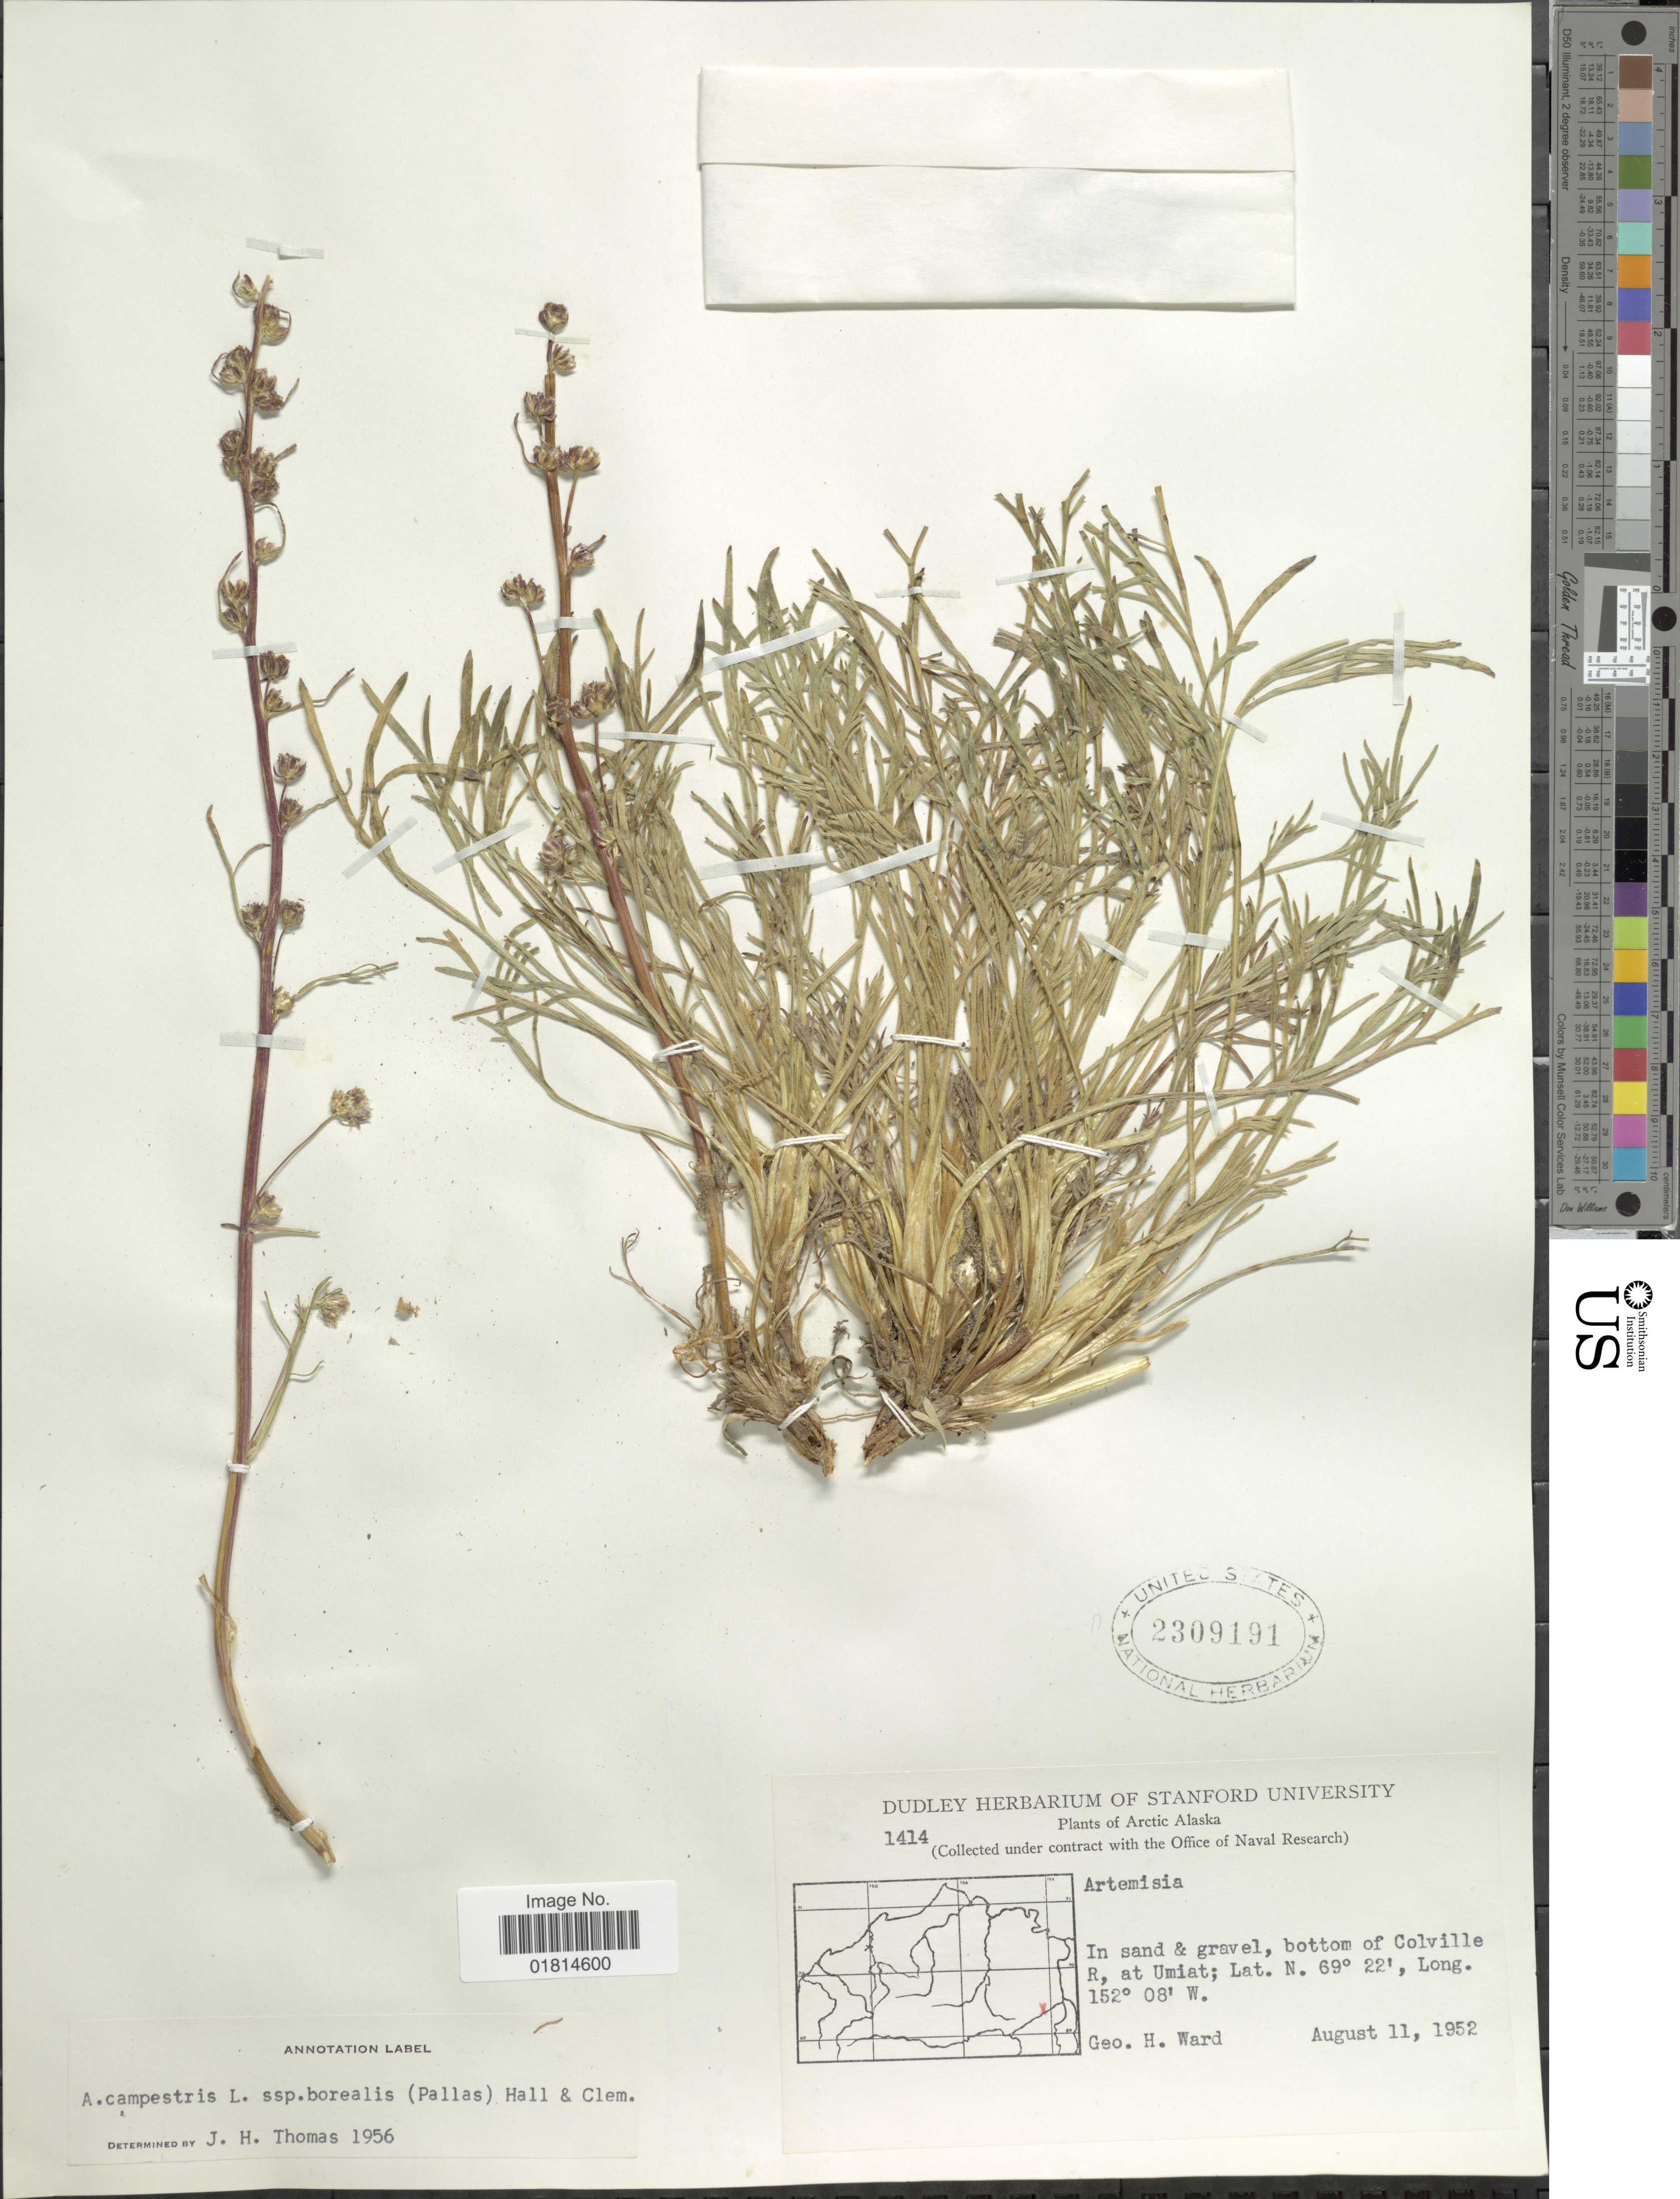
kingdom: Plantae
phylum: Tracheophyta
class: Magnoliopsida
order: Asterales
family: Asteraceae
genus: Artemisia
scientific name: Artemisia borealis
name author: Pall.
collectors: G. H. Ward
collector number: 1414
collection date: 1952-08-11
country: United States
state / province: Alaska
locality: Arctic Alaska. In sand & gravel, bottom of Colville R, at Umiat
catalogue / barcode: US 2309191